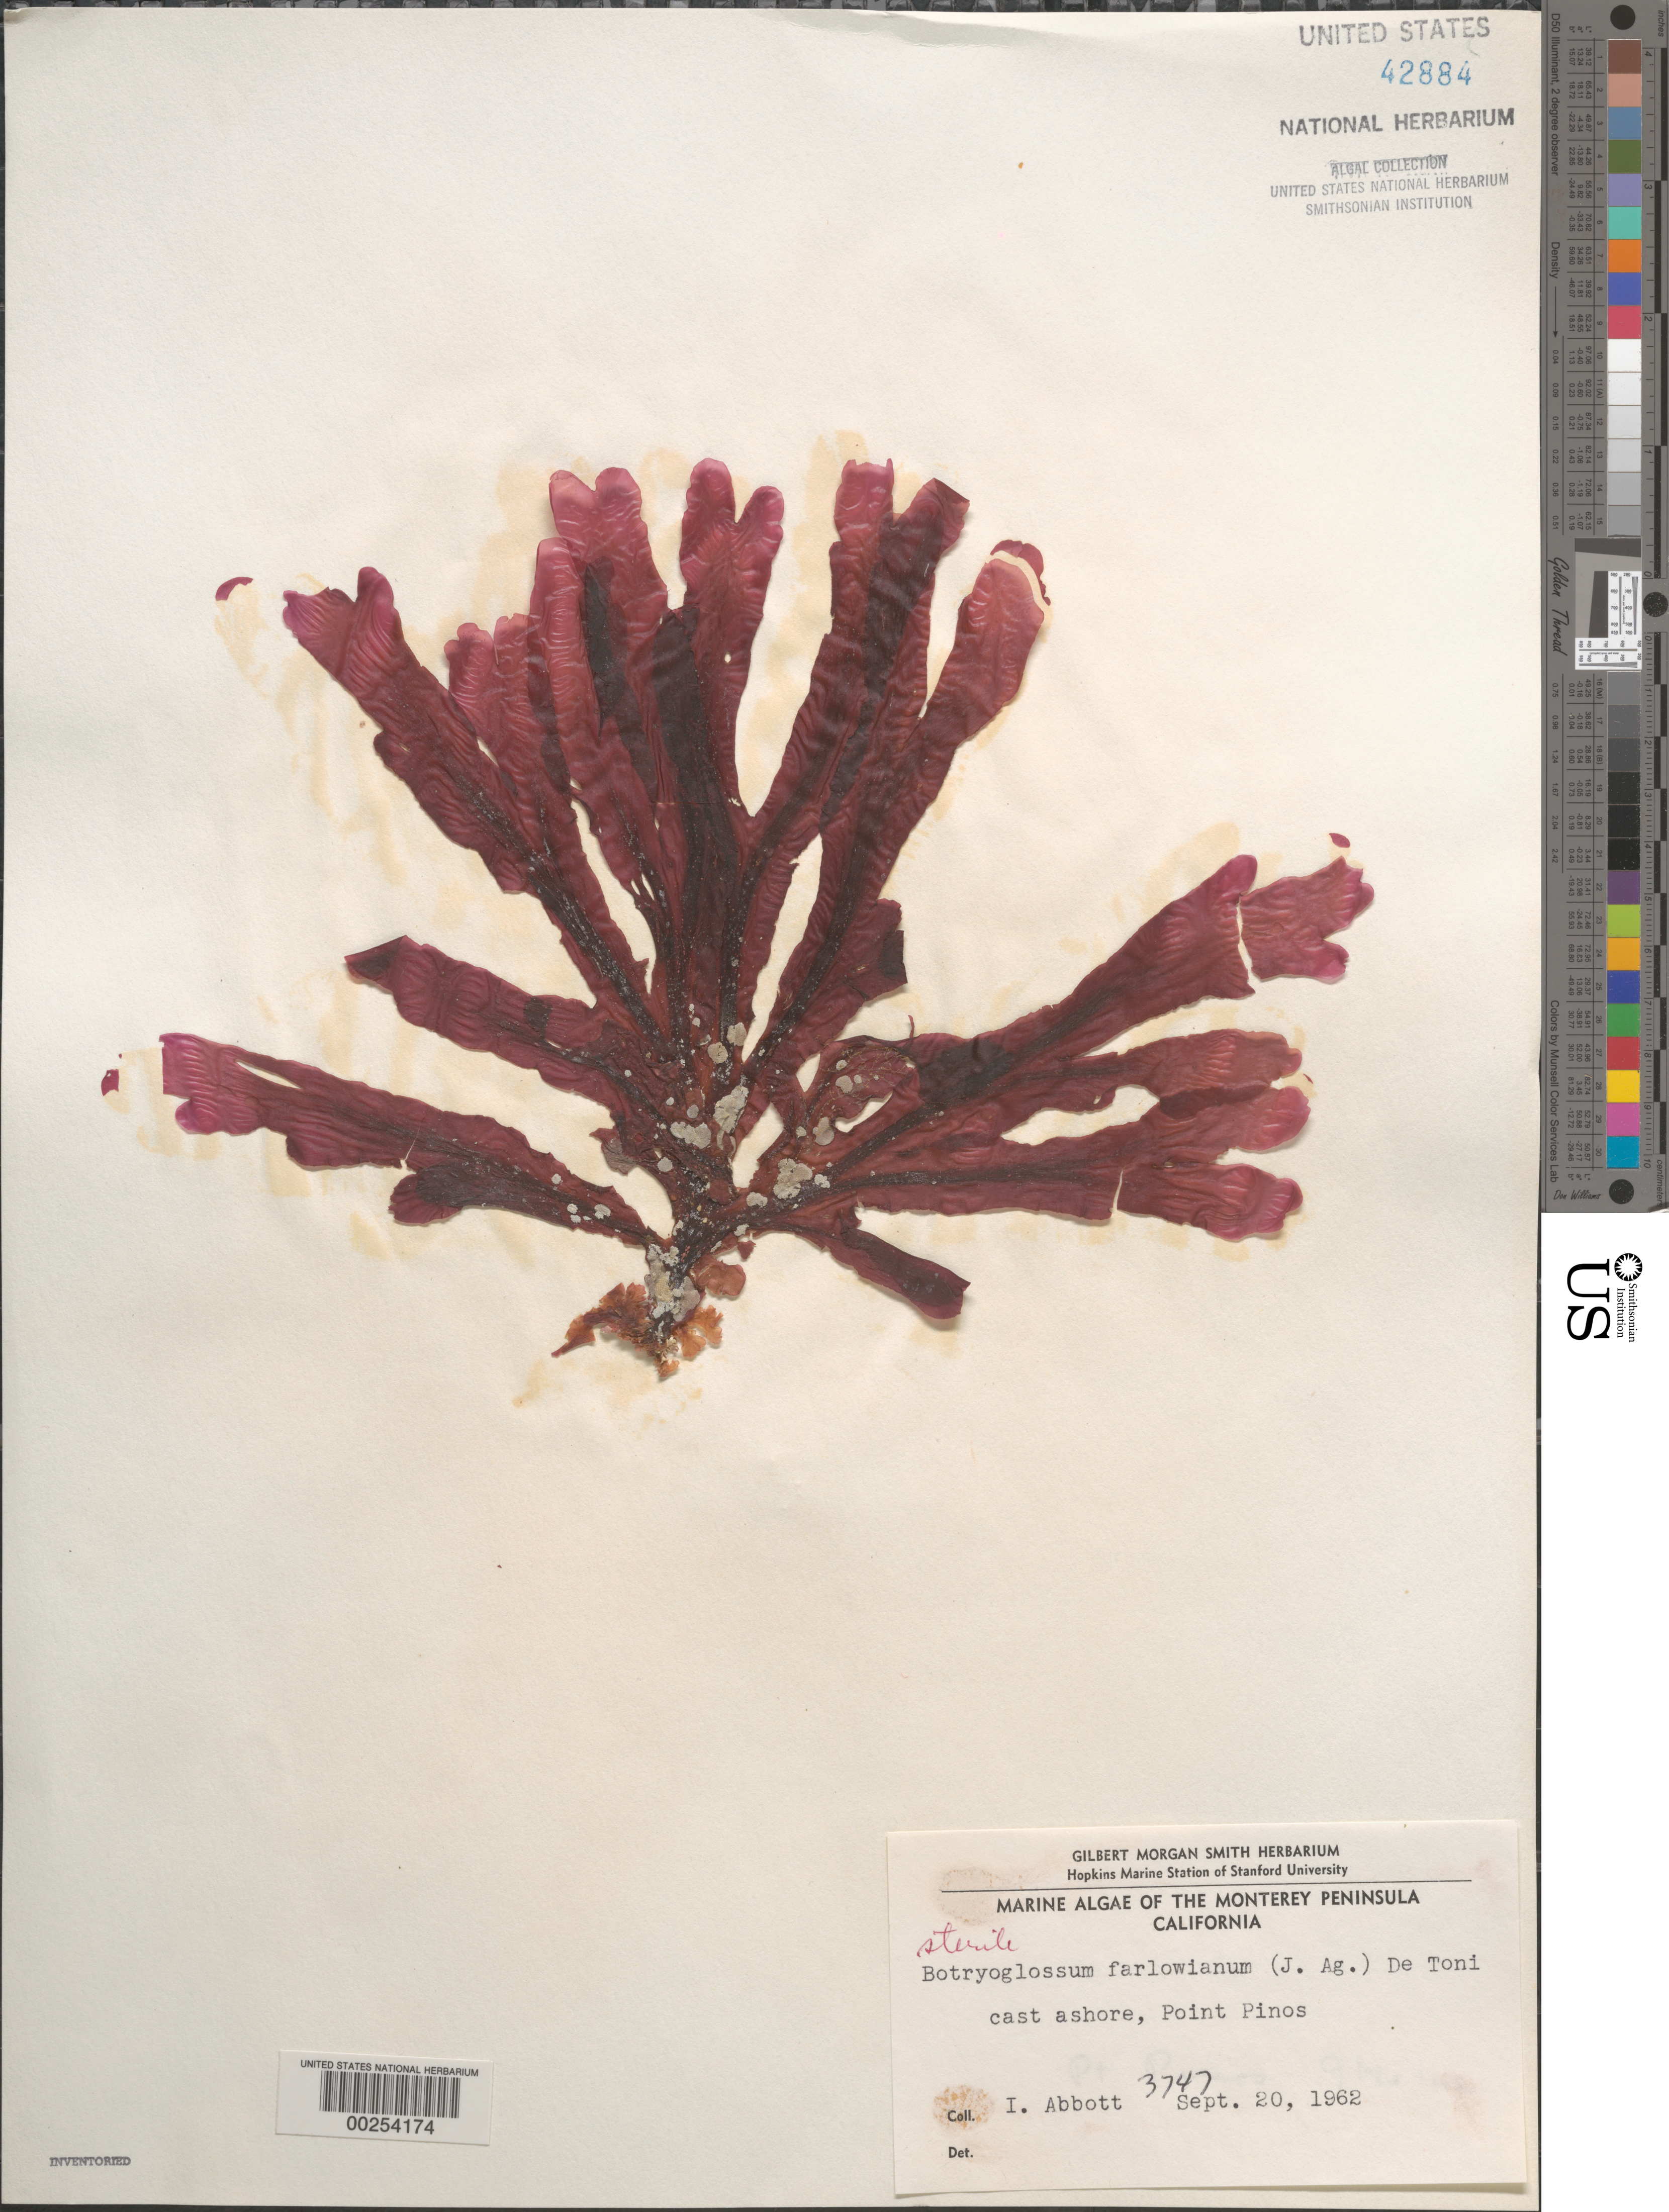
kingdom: Plantae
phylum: Rhodophyta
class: Florideophyceae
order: Ceramiales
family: Delesseriaceae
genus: Botryoglossum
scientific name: Botryoglossum farlowianum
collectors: I. A. Abbott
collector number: IAA 3747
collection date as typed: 20 Sep 1962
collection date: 1962-09-20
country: United States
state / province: California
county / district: Monterey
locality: Point Pinos, Monterey Peninsula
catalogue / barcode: US 42884